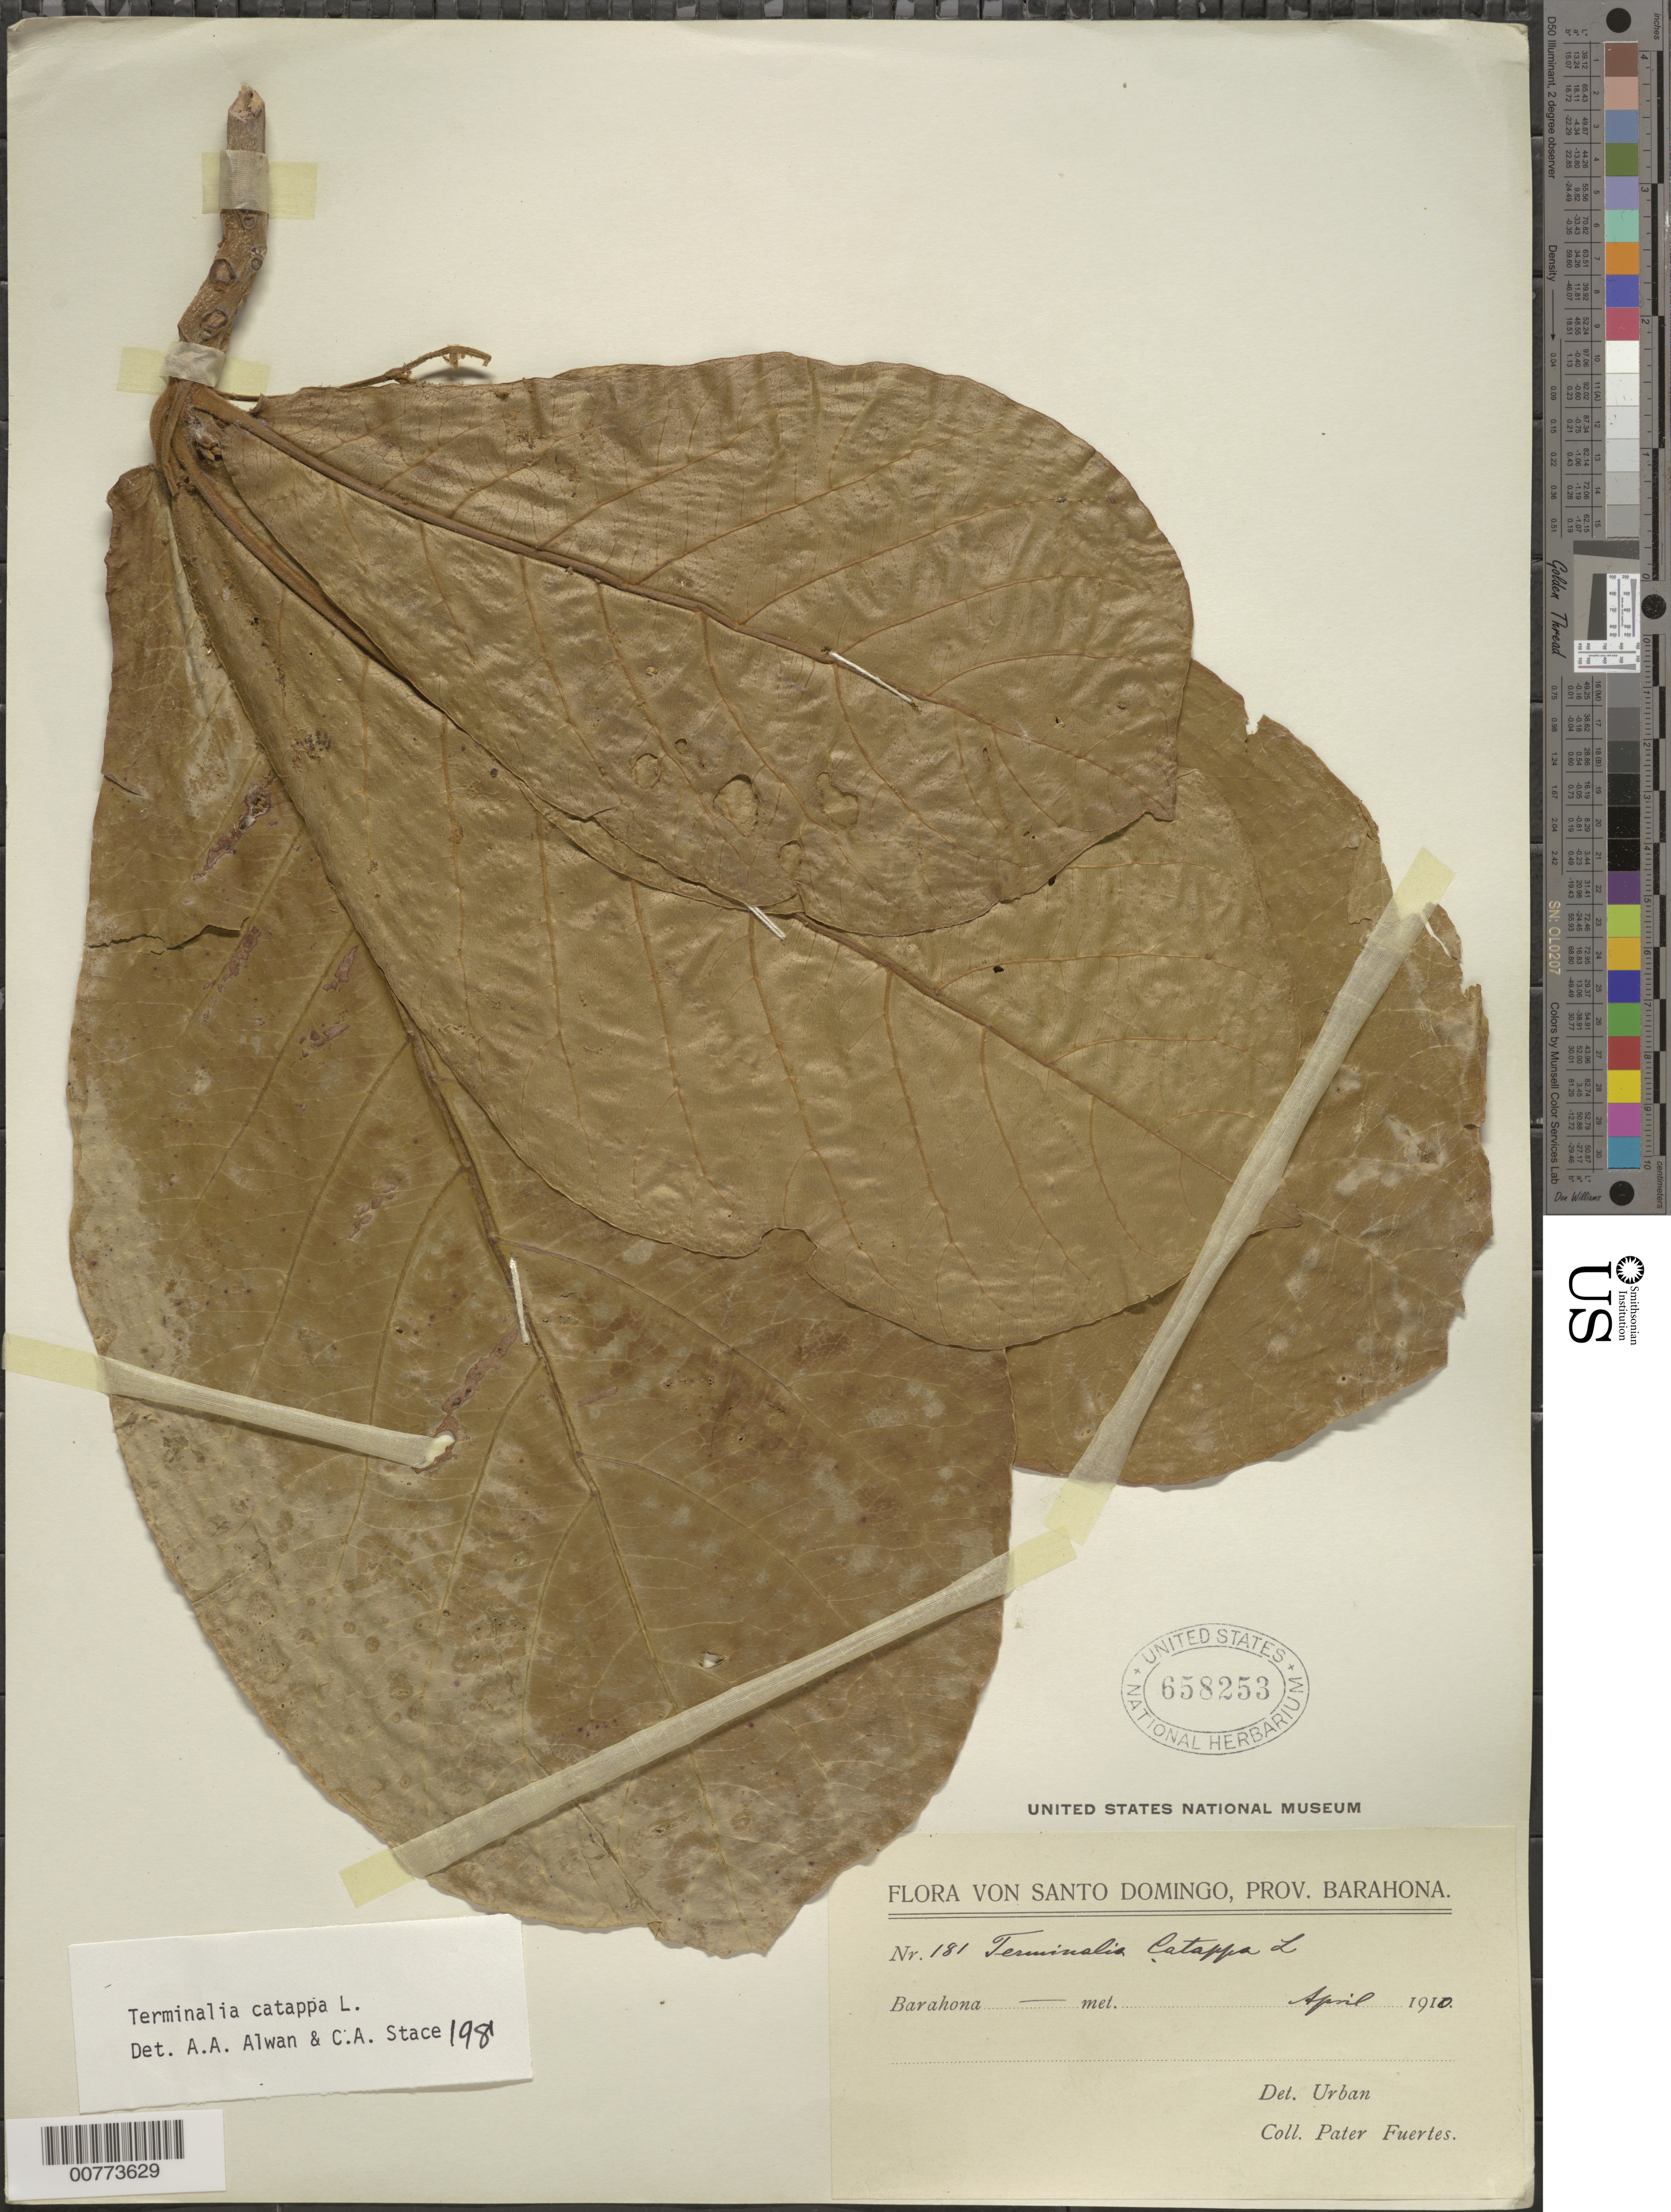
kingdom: Plantae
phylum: Tracheophyta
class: Magnoliopsida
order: Myrtales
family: Combretaceae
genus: Terminalia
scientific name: Terminalia catappa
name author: L.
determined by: Alwan, A. R.; Stace, C. A.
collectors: M. D. Fuertes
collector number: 181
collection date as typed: Apr 1910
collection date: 1910-04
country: Dominican Republic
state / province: Barahona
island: Hispaniola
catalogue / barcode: US 658253